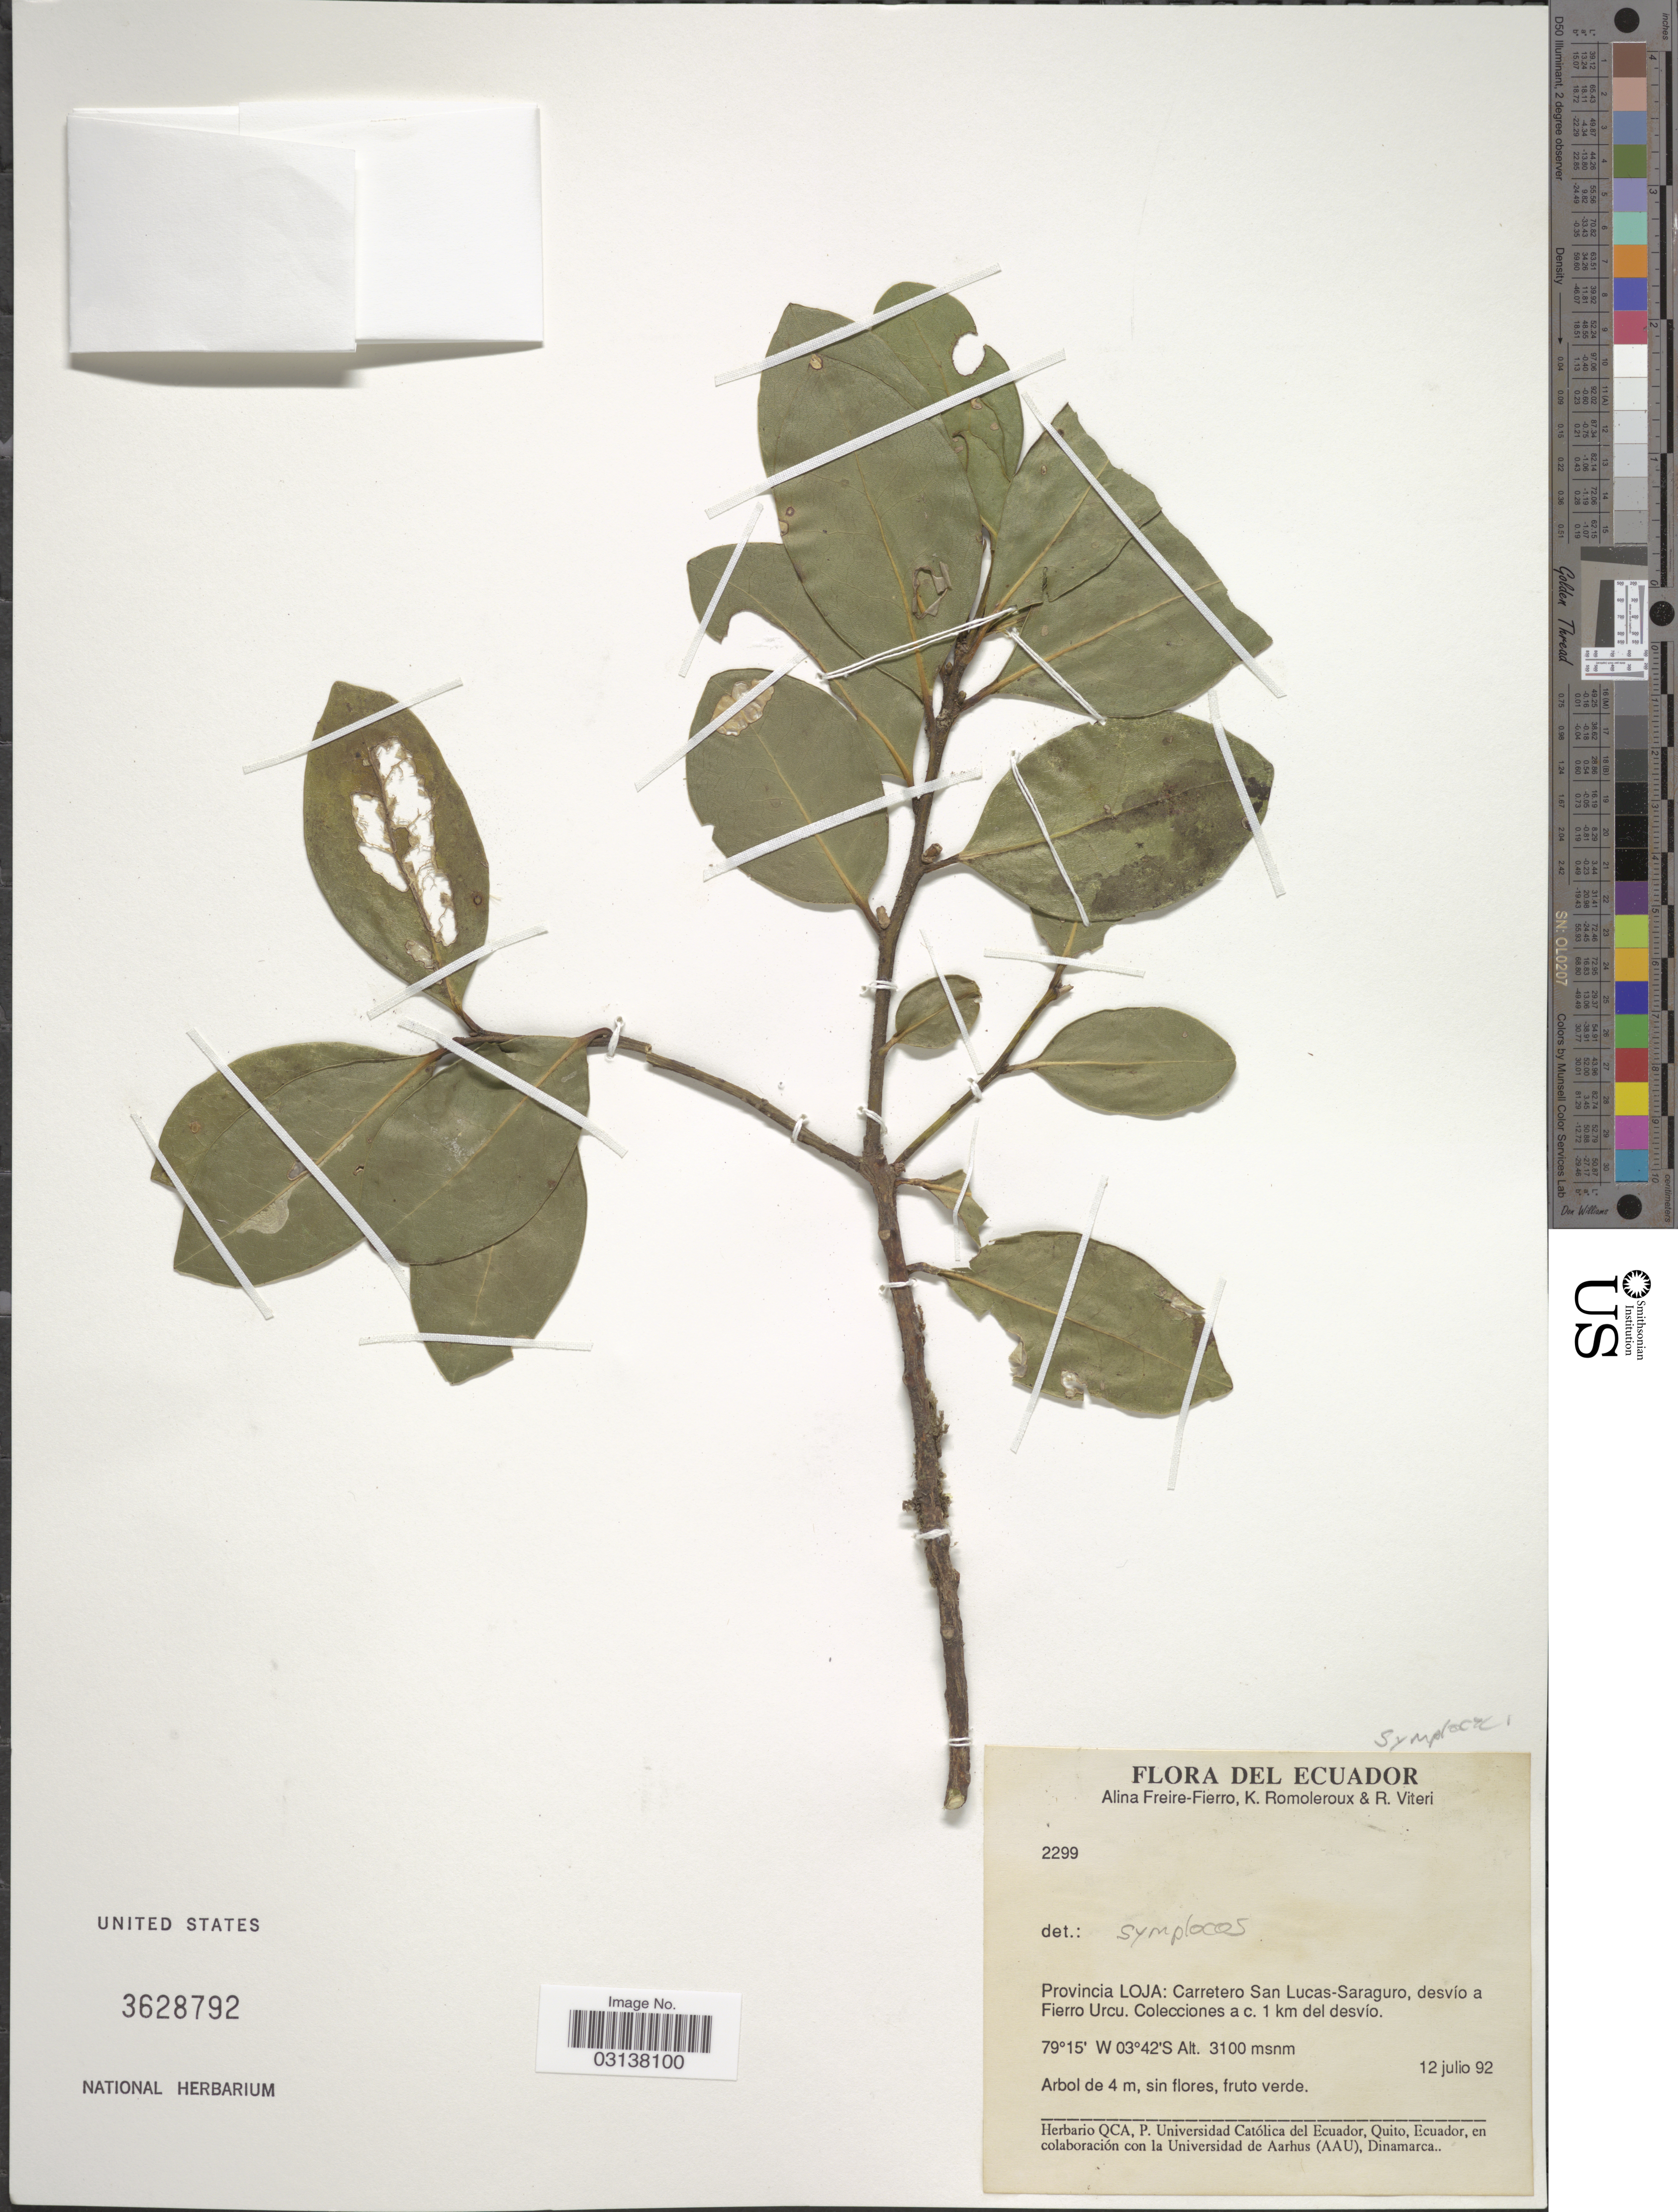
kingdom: Plantae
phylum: Tracheophyta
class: Magnoliopsida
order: Ericales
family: Symplocaceae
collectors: A. Freire-Fierro, K. Romoleroux & R. Viteri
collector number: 2299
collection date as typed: Transcribed d/m/y: 12/7/92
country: Ecuador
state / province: Loja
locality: Provincia Loja: Carretero San Lucas-Saraguro, desvío a Fierro Urcu. Colecciones a c. 1 km del desvío.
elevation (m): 3100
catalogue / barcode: US 3628792